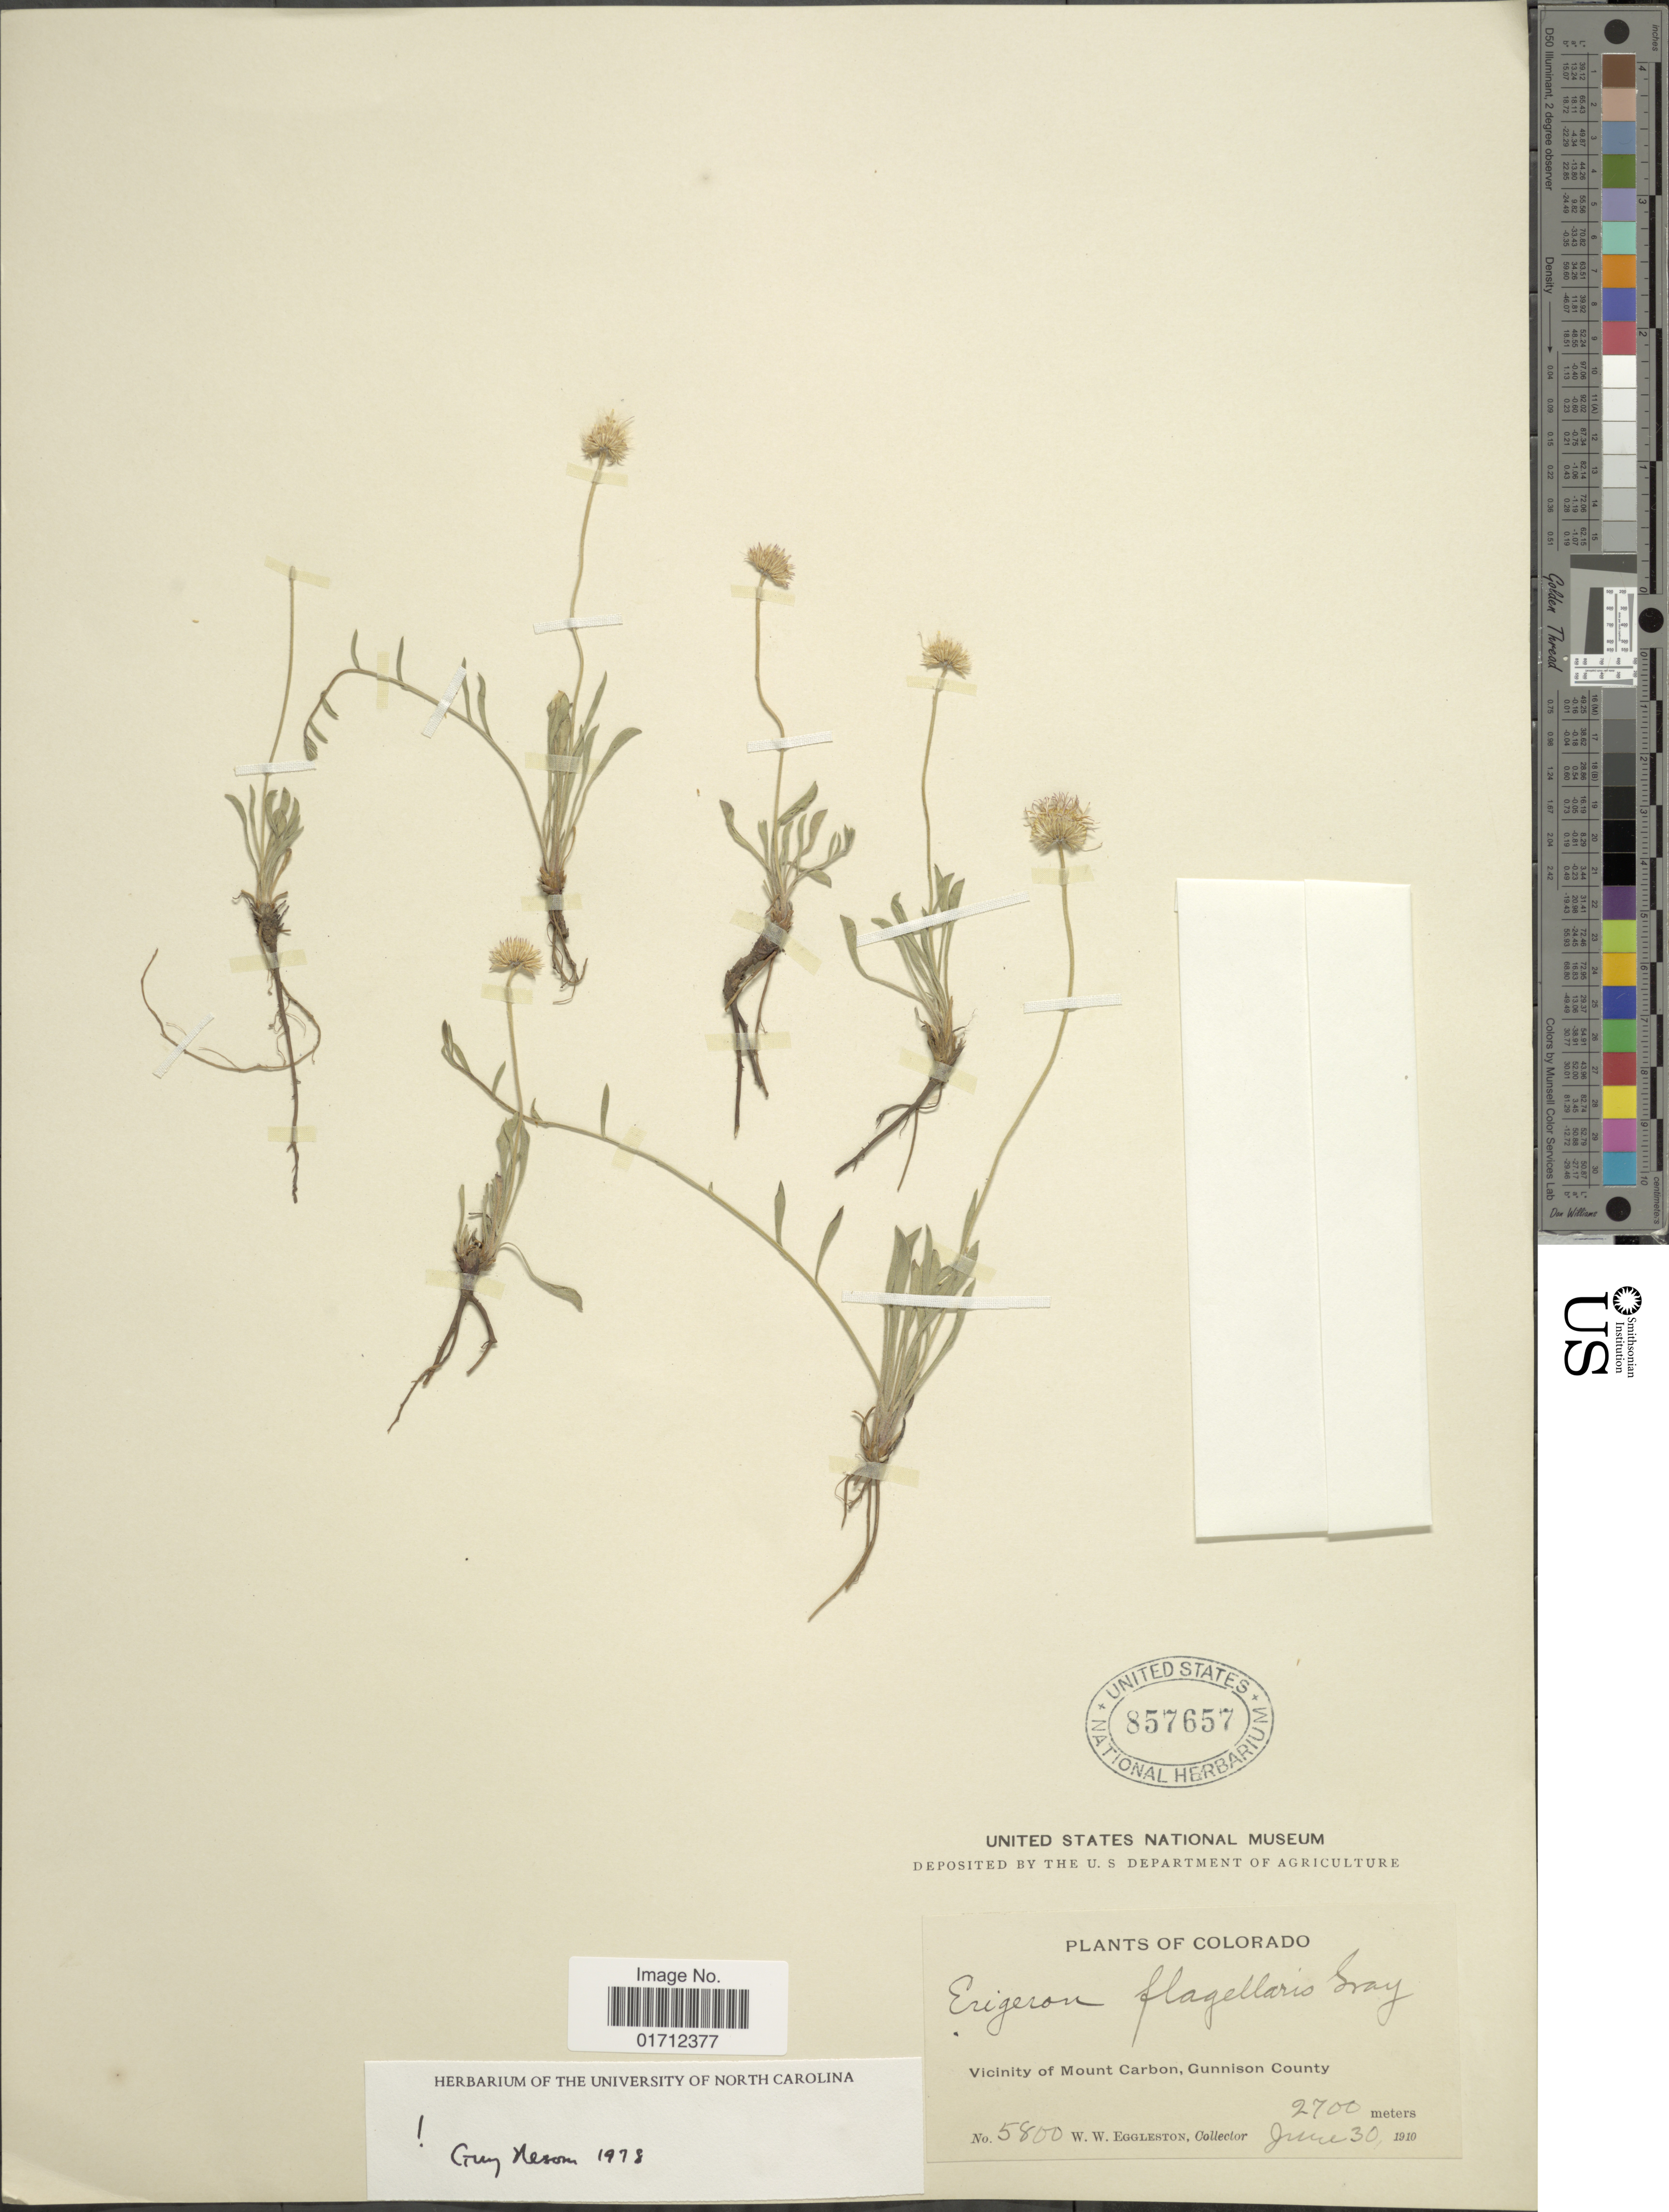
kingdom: Plantae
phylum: Tracheophyta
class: Magnoliopsida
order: Asterales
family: Asteraceae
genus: Erigeron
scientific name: Erigeron flagellaris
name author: A. Gray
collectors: W. W. Eggleston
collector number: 5800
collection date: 1910-06-30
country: United States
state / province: Colorado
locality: Vicinity of Mount Carbon, Gunnison County.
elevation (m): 2700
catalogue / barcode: US 857657